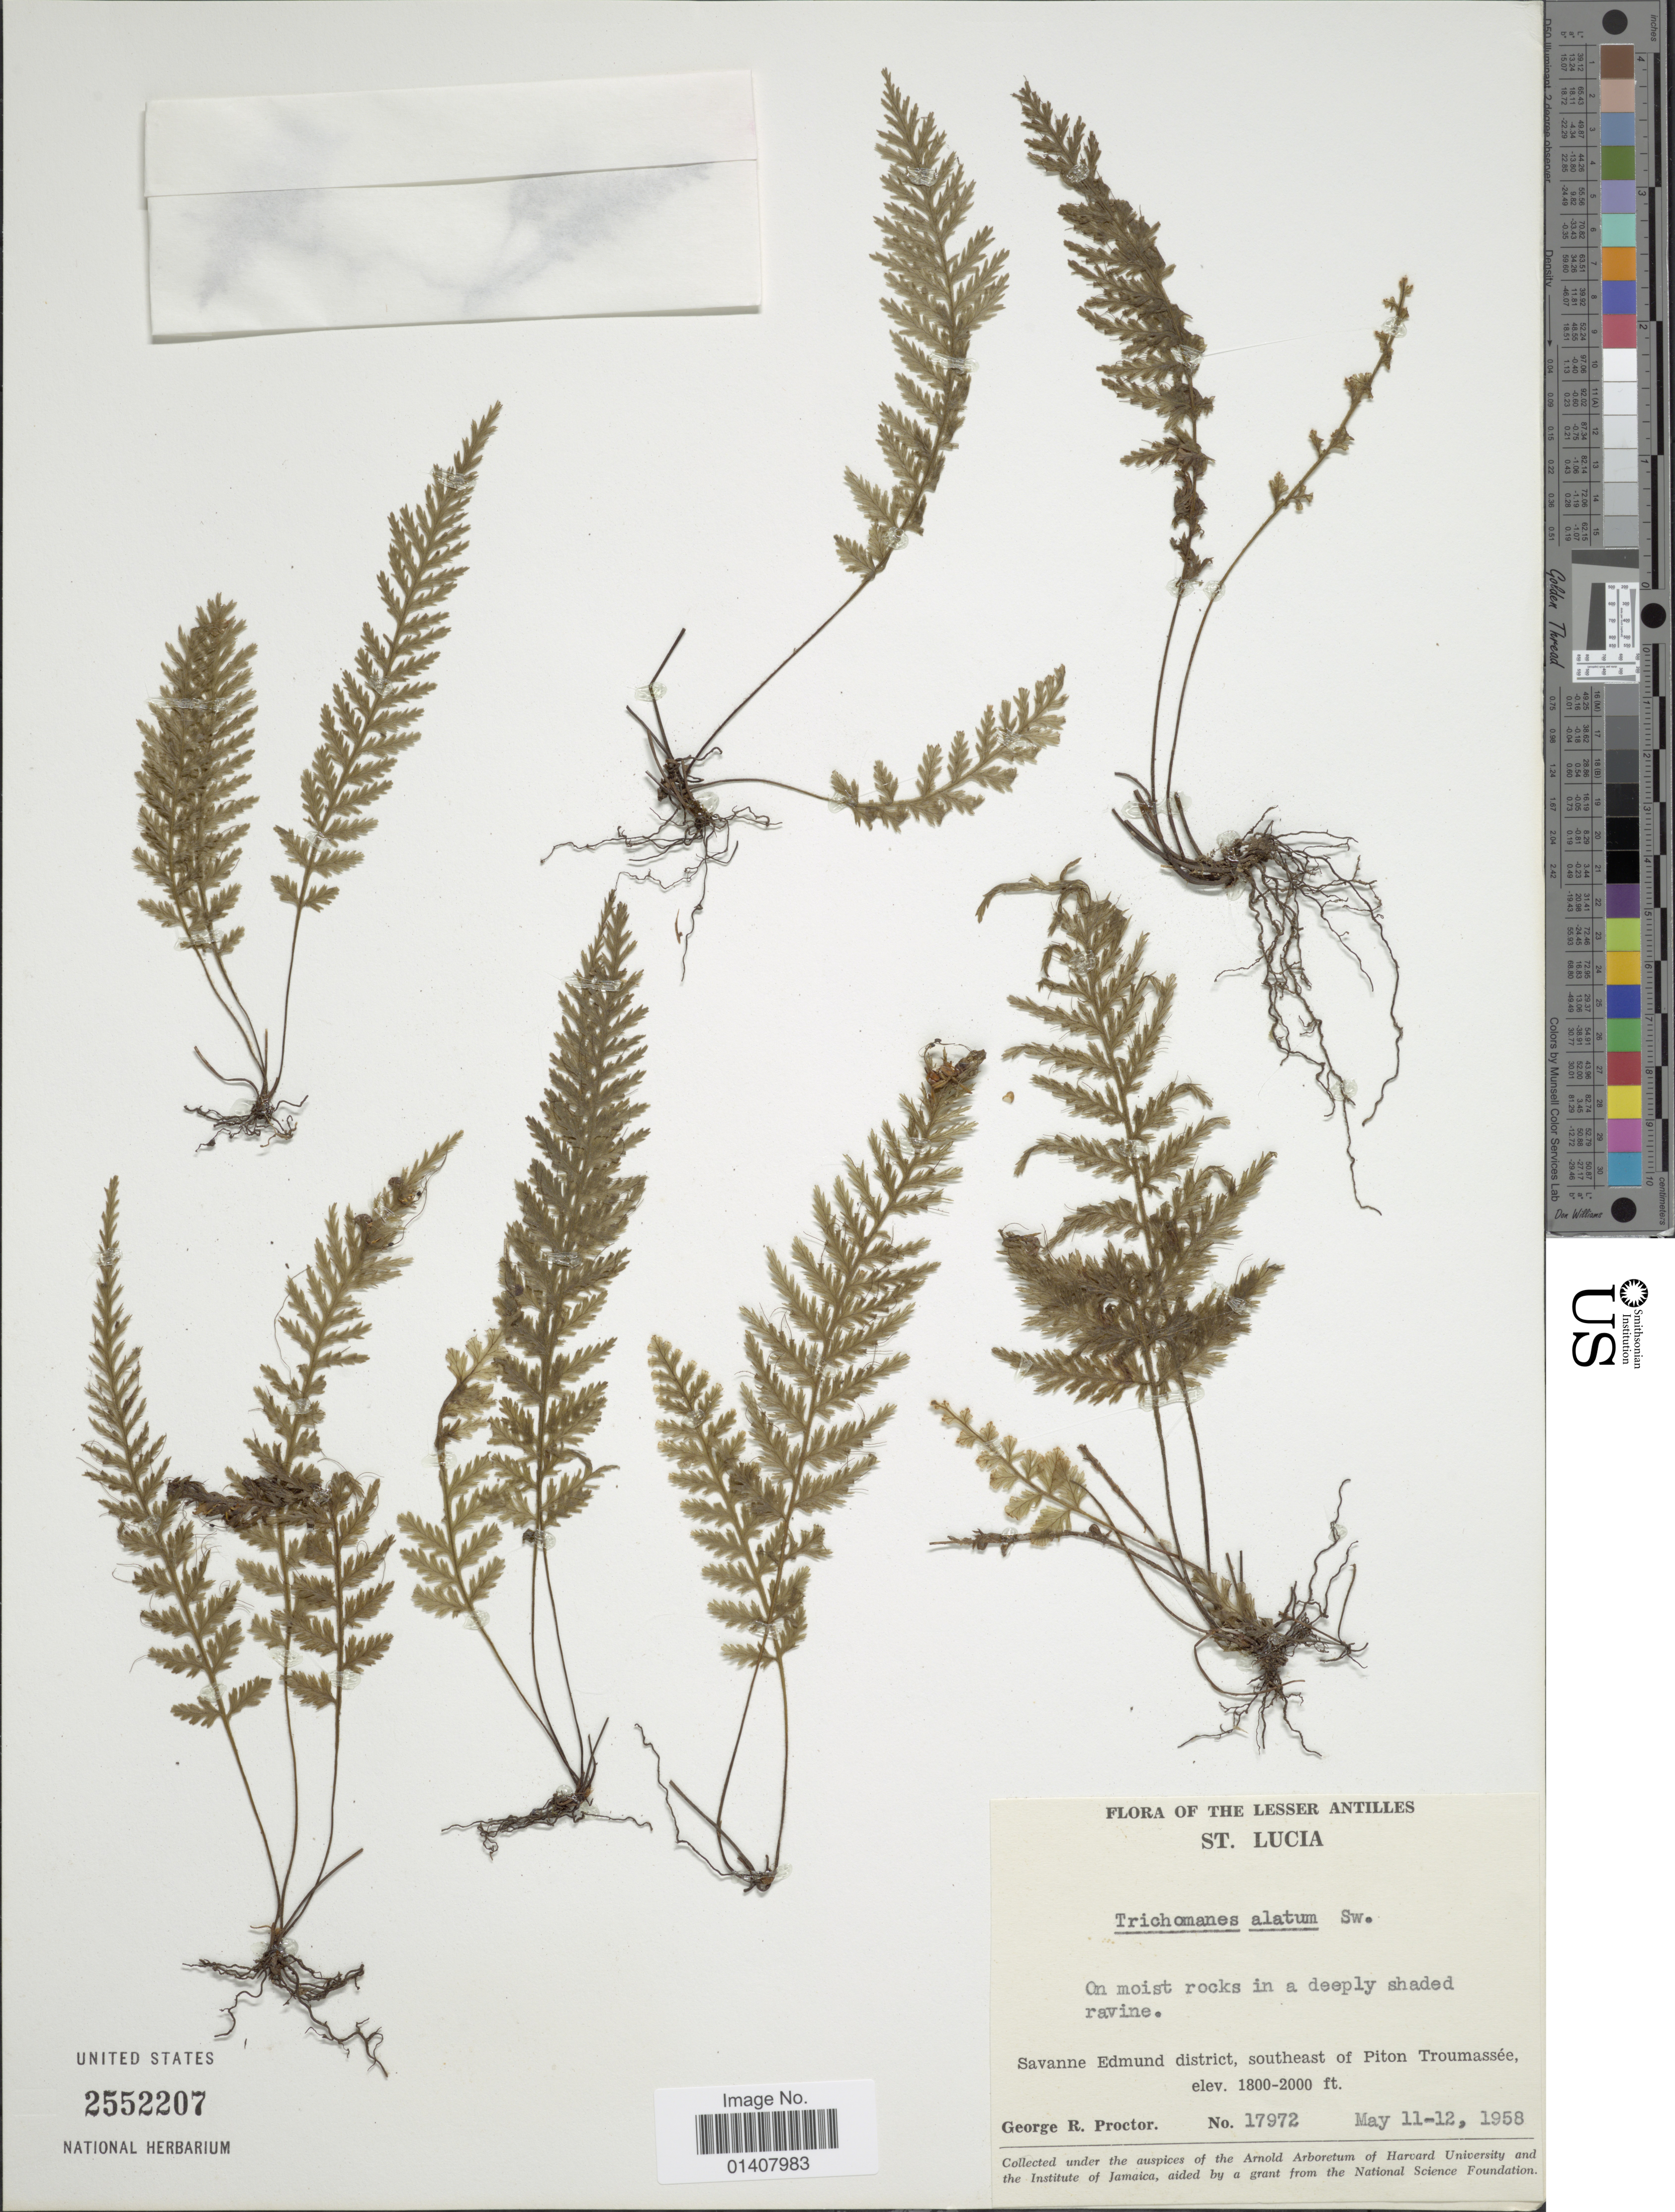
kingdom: Plantae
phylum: Tracheophyta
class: Polypodiopsida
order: Hymenophyllales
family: Hymenophyllaceae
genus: Trichomanes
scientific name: Trichomanes alatum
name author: Sw.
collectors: G. R. Proctor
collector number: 17972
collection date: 1958-05-11/1958-05-12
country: St. Lucia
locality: Lesser Antilles, St. Lucia, Savanne Edmund district, Southeast of Piton Troumassée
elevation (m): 549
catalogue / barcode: US 2552207